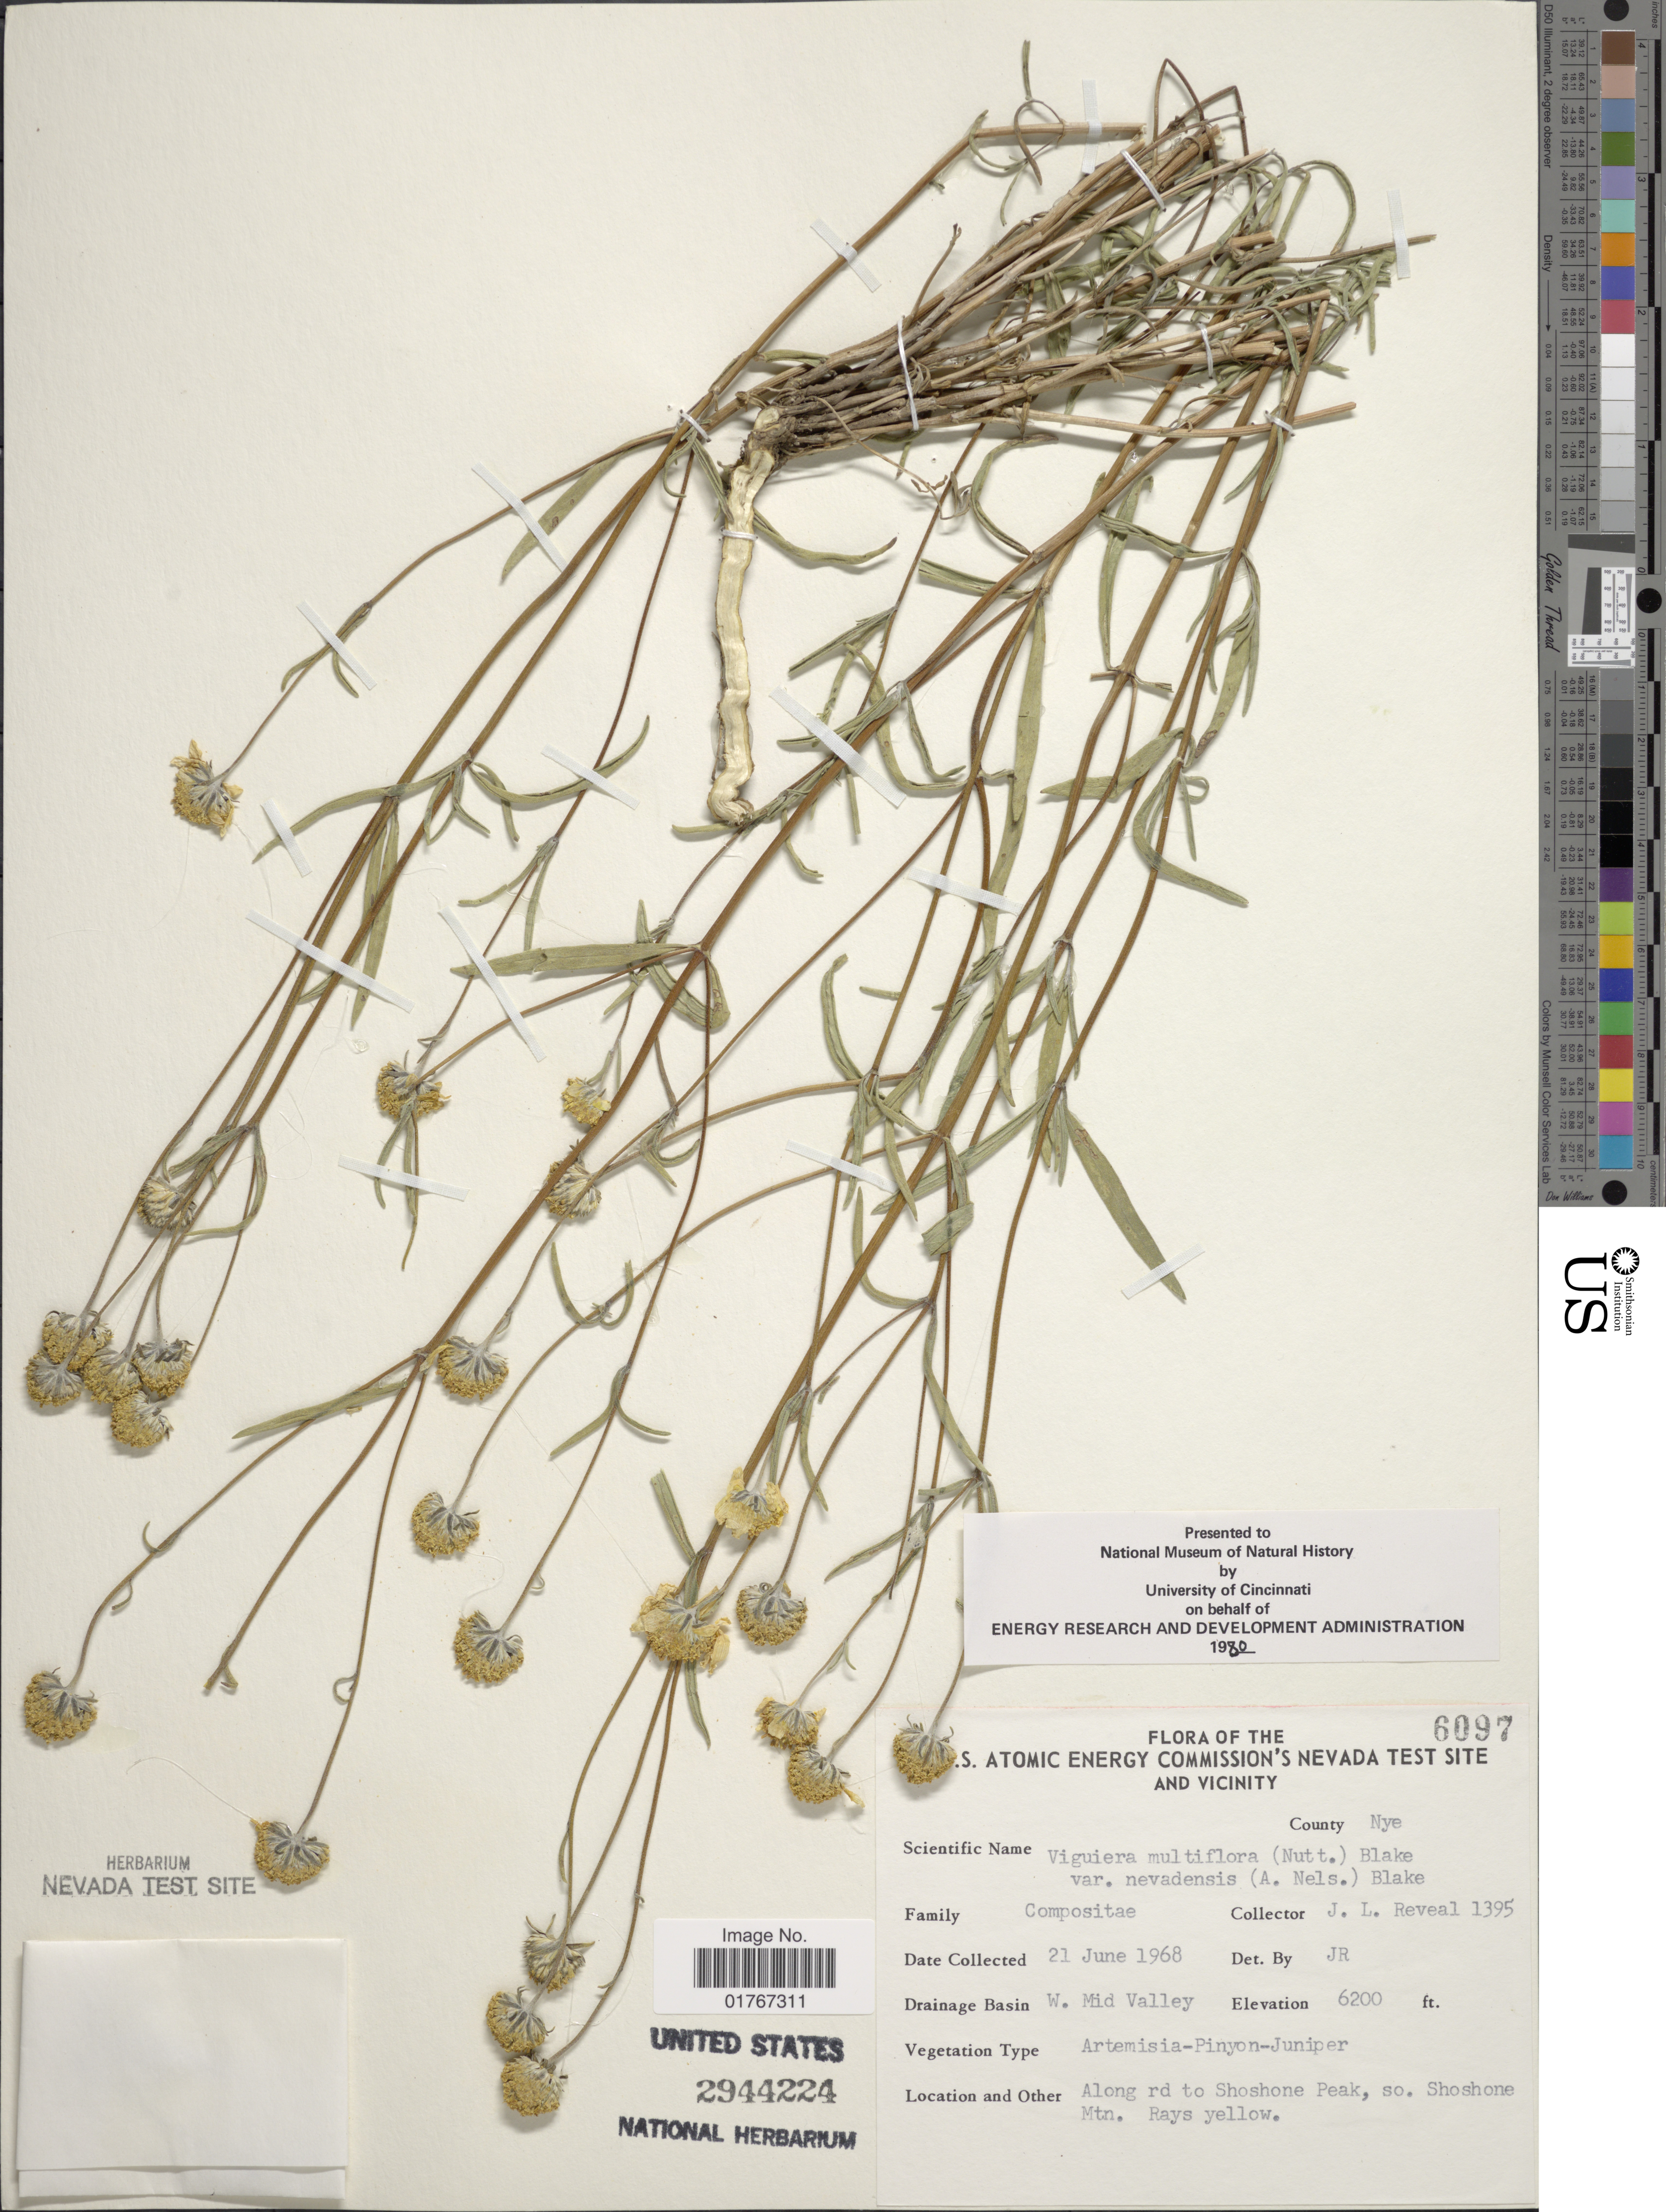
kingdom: Plantae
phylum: Tracheophyta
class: Magnoliopsida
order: Asterales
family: Asteraceae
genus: Heliomeris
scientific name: Heliomeris multiflora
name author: Nutt.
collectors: J. L. Reveal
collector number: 1395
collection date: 1968-06-21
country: United States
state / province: Nevada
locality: U.S. Atomic Energy Commission's Nevada Test Site and vicinity, County Nye, Drainage Basin W. Mid Valley, Along rd to Shoshone Peak, so. Shoshone Mtn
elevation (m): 1890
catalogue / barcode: US 2944224